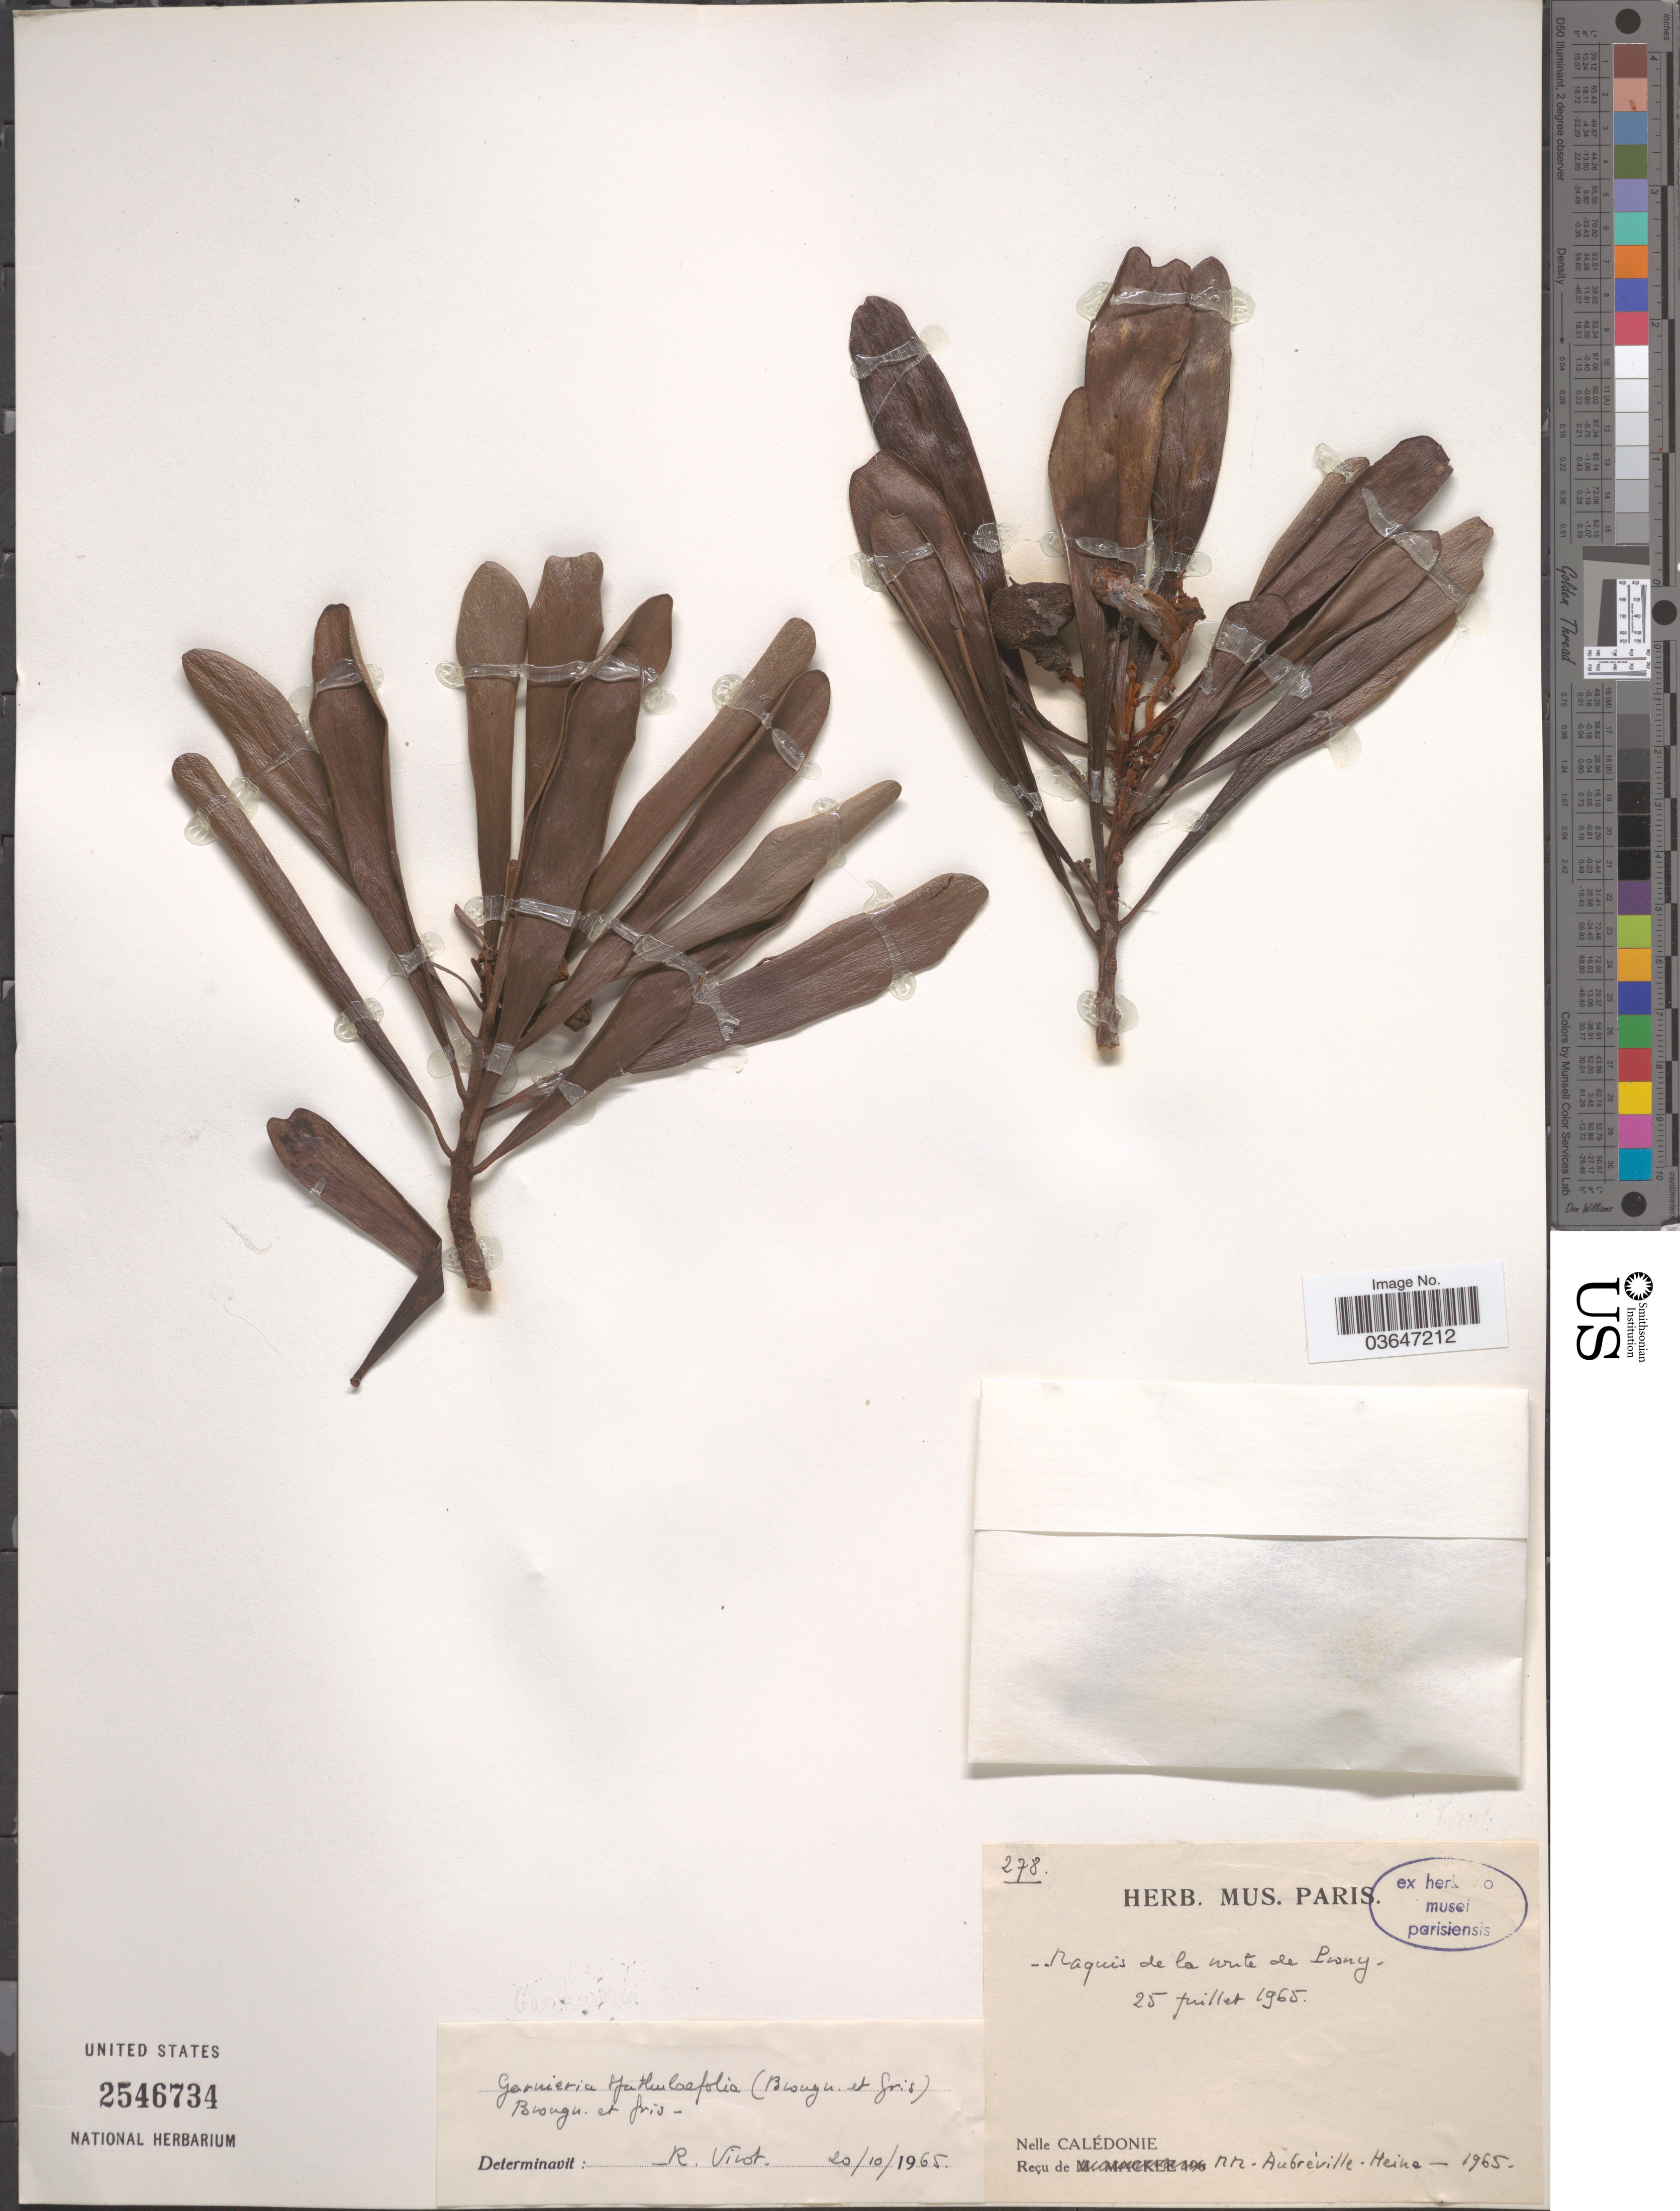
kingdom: Plantae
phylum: Tracheophyta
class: Magnoliopsida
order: Proteales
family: Proteaceae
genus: Garnieria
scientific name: Garnieria spathulifolia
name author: Brongn. & Gris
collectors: N. Aubreville & Heine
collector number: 278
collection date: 1965-07-25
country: New Caledonia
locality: Maquis de la route de Prony.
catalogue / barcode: US 2546734